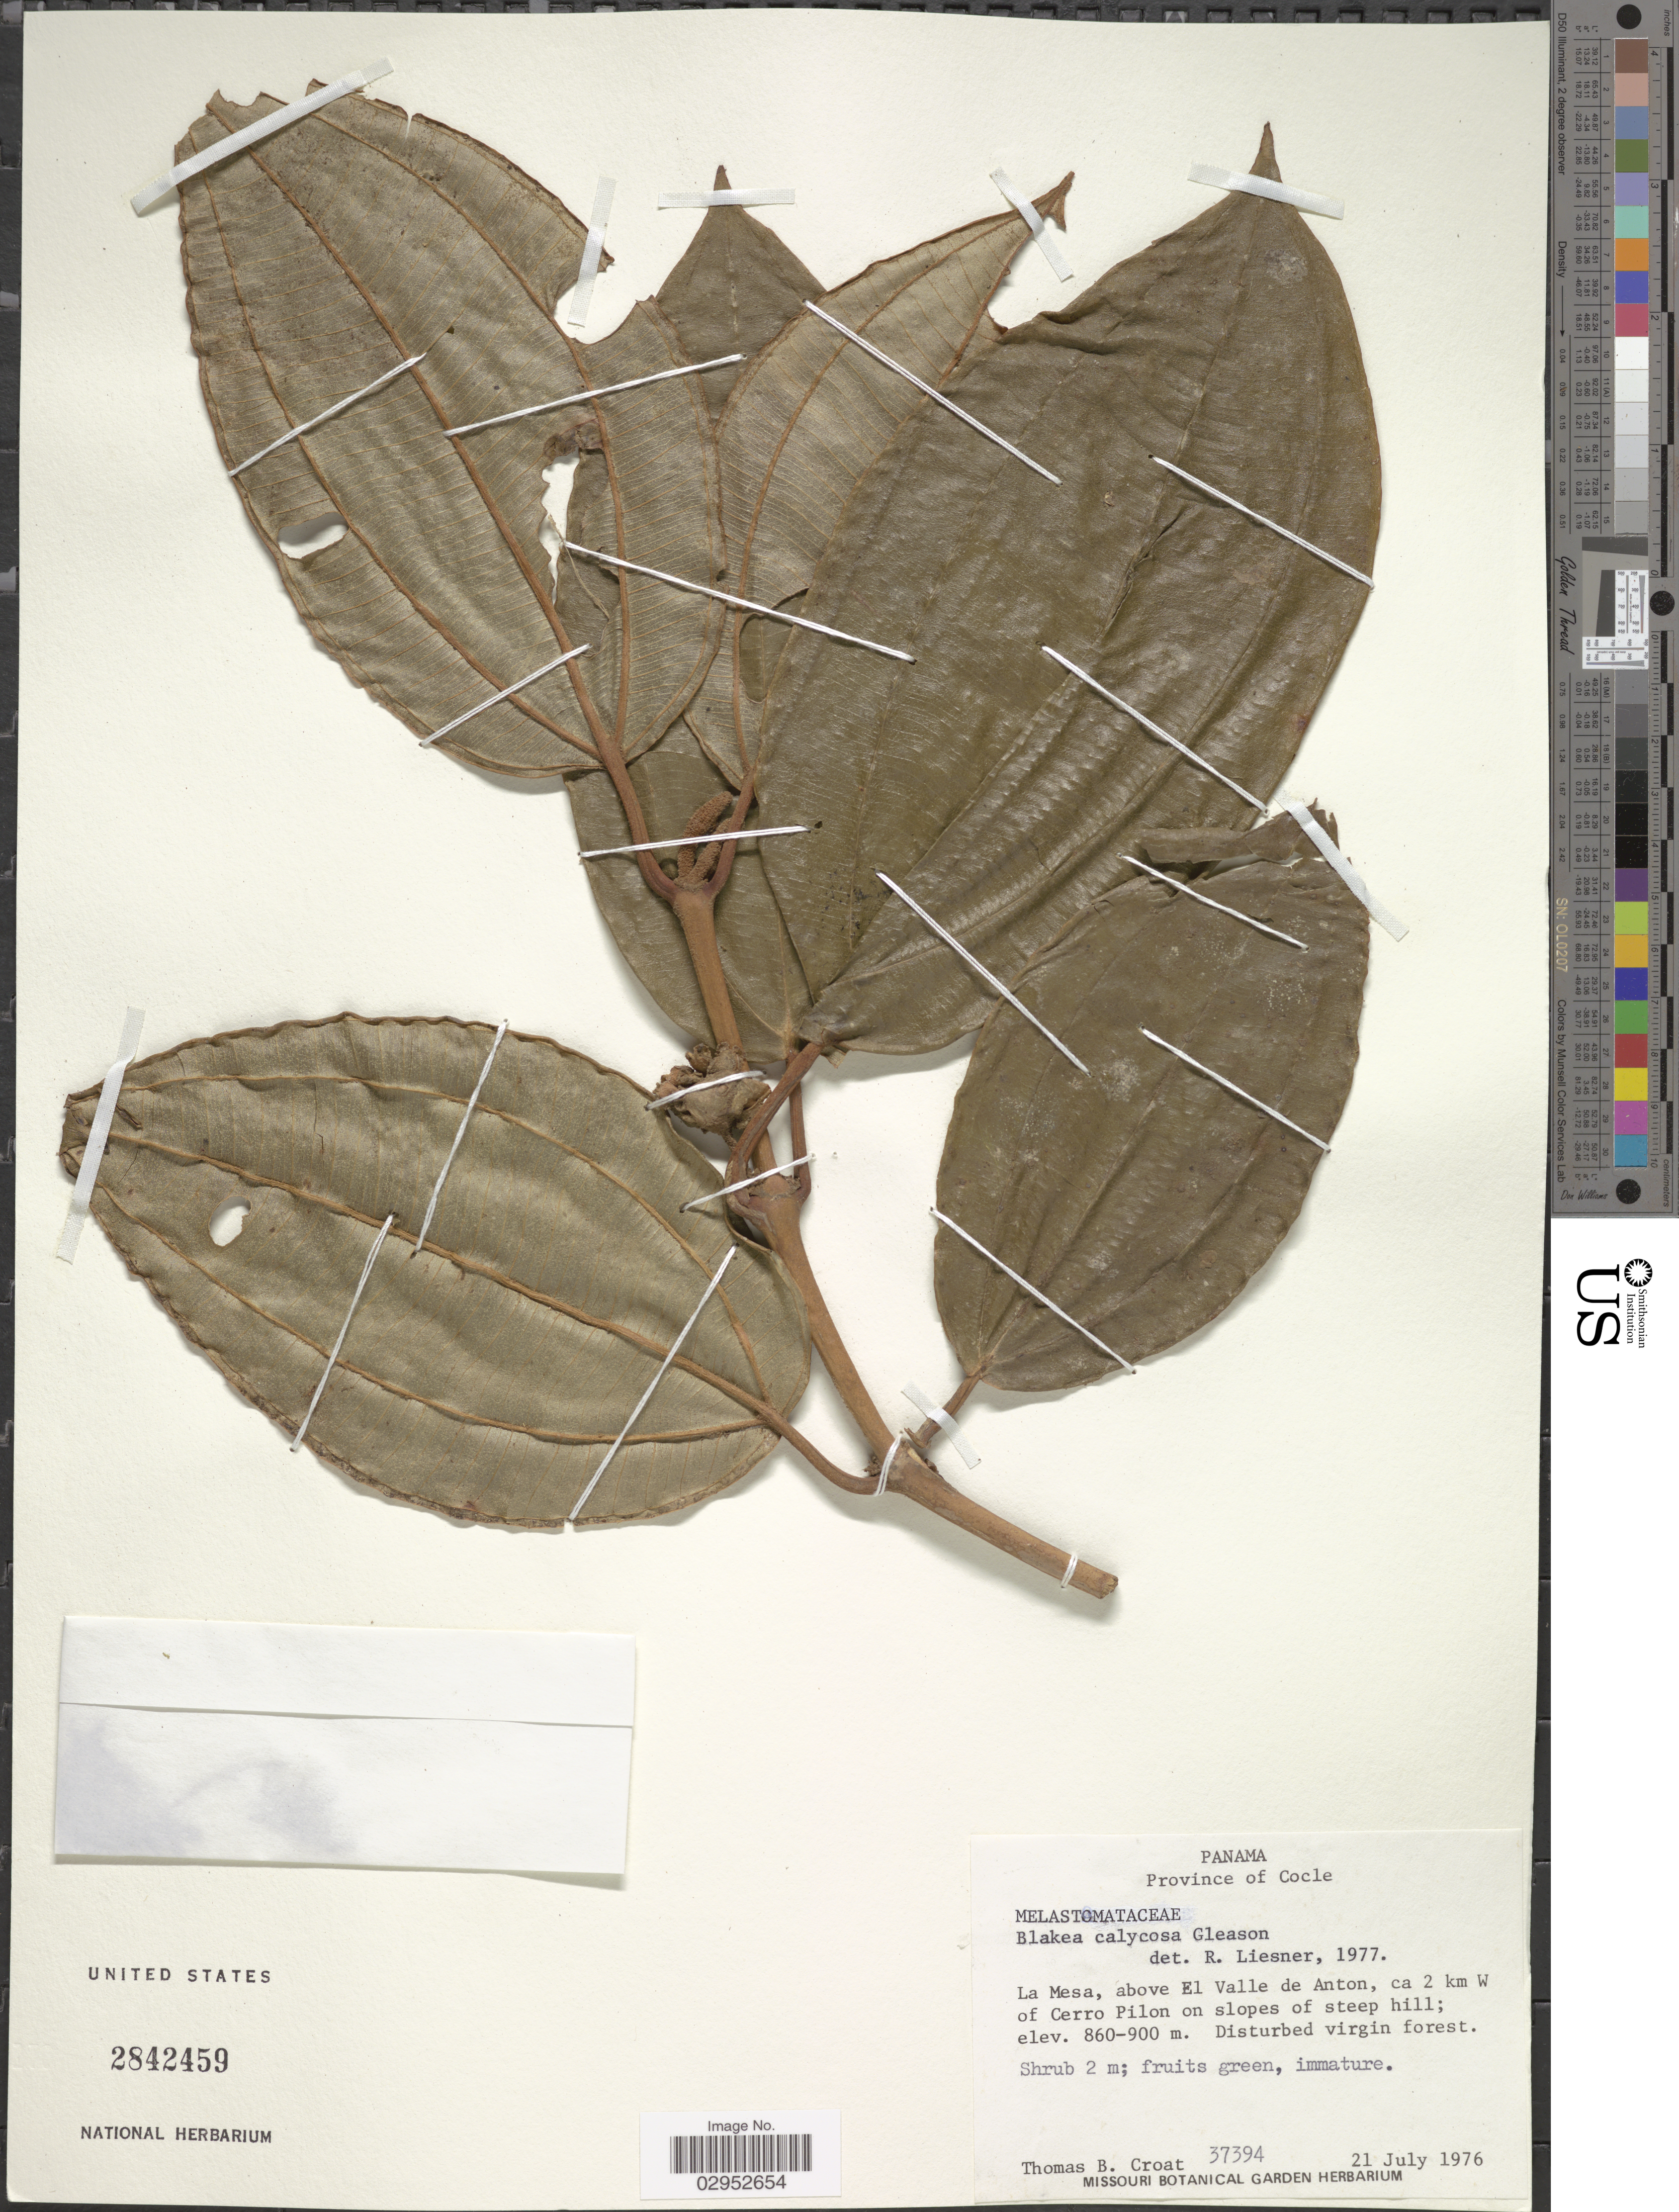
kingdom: Plantae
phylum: Tracheophyta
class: Magnoliopsida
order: Myrtales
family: Melastomataceae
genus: Blakea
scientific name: Blakea calycosa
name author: Gleason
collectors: T. B. Croat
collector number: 37394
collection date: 1976-07-21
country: Panama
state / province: Coclé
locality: Province of Cocle. La Mesa, above El Valle de Anton, ca 2 km W of Cerro Pilon on slopes of steep hill.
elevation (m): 860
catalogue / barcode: US 2842459